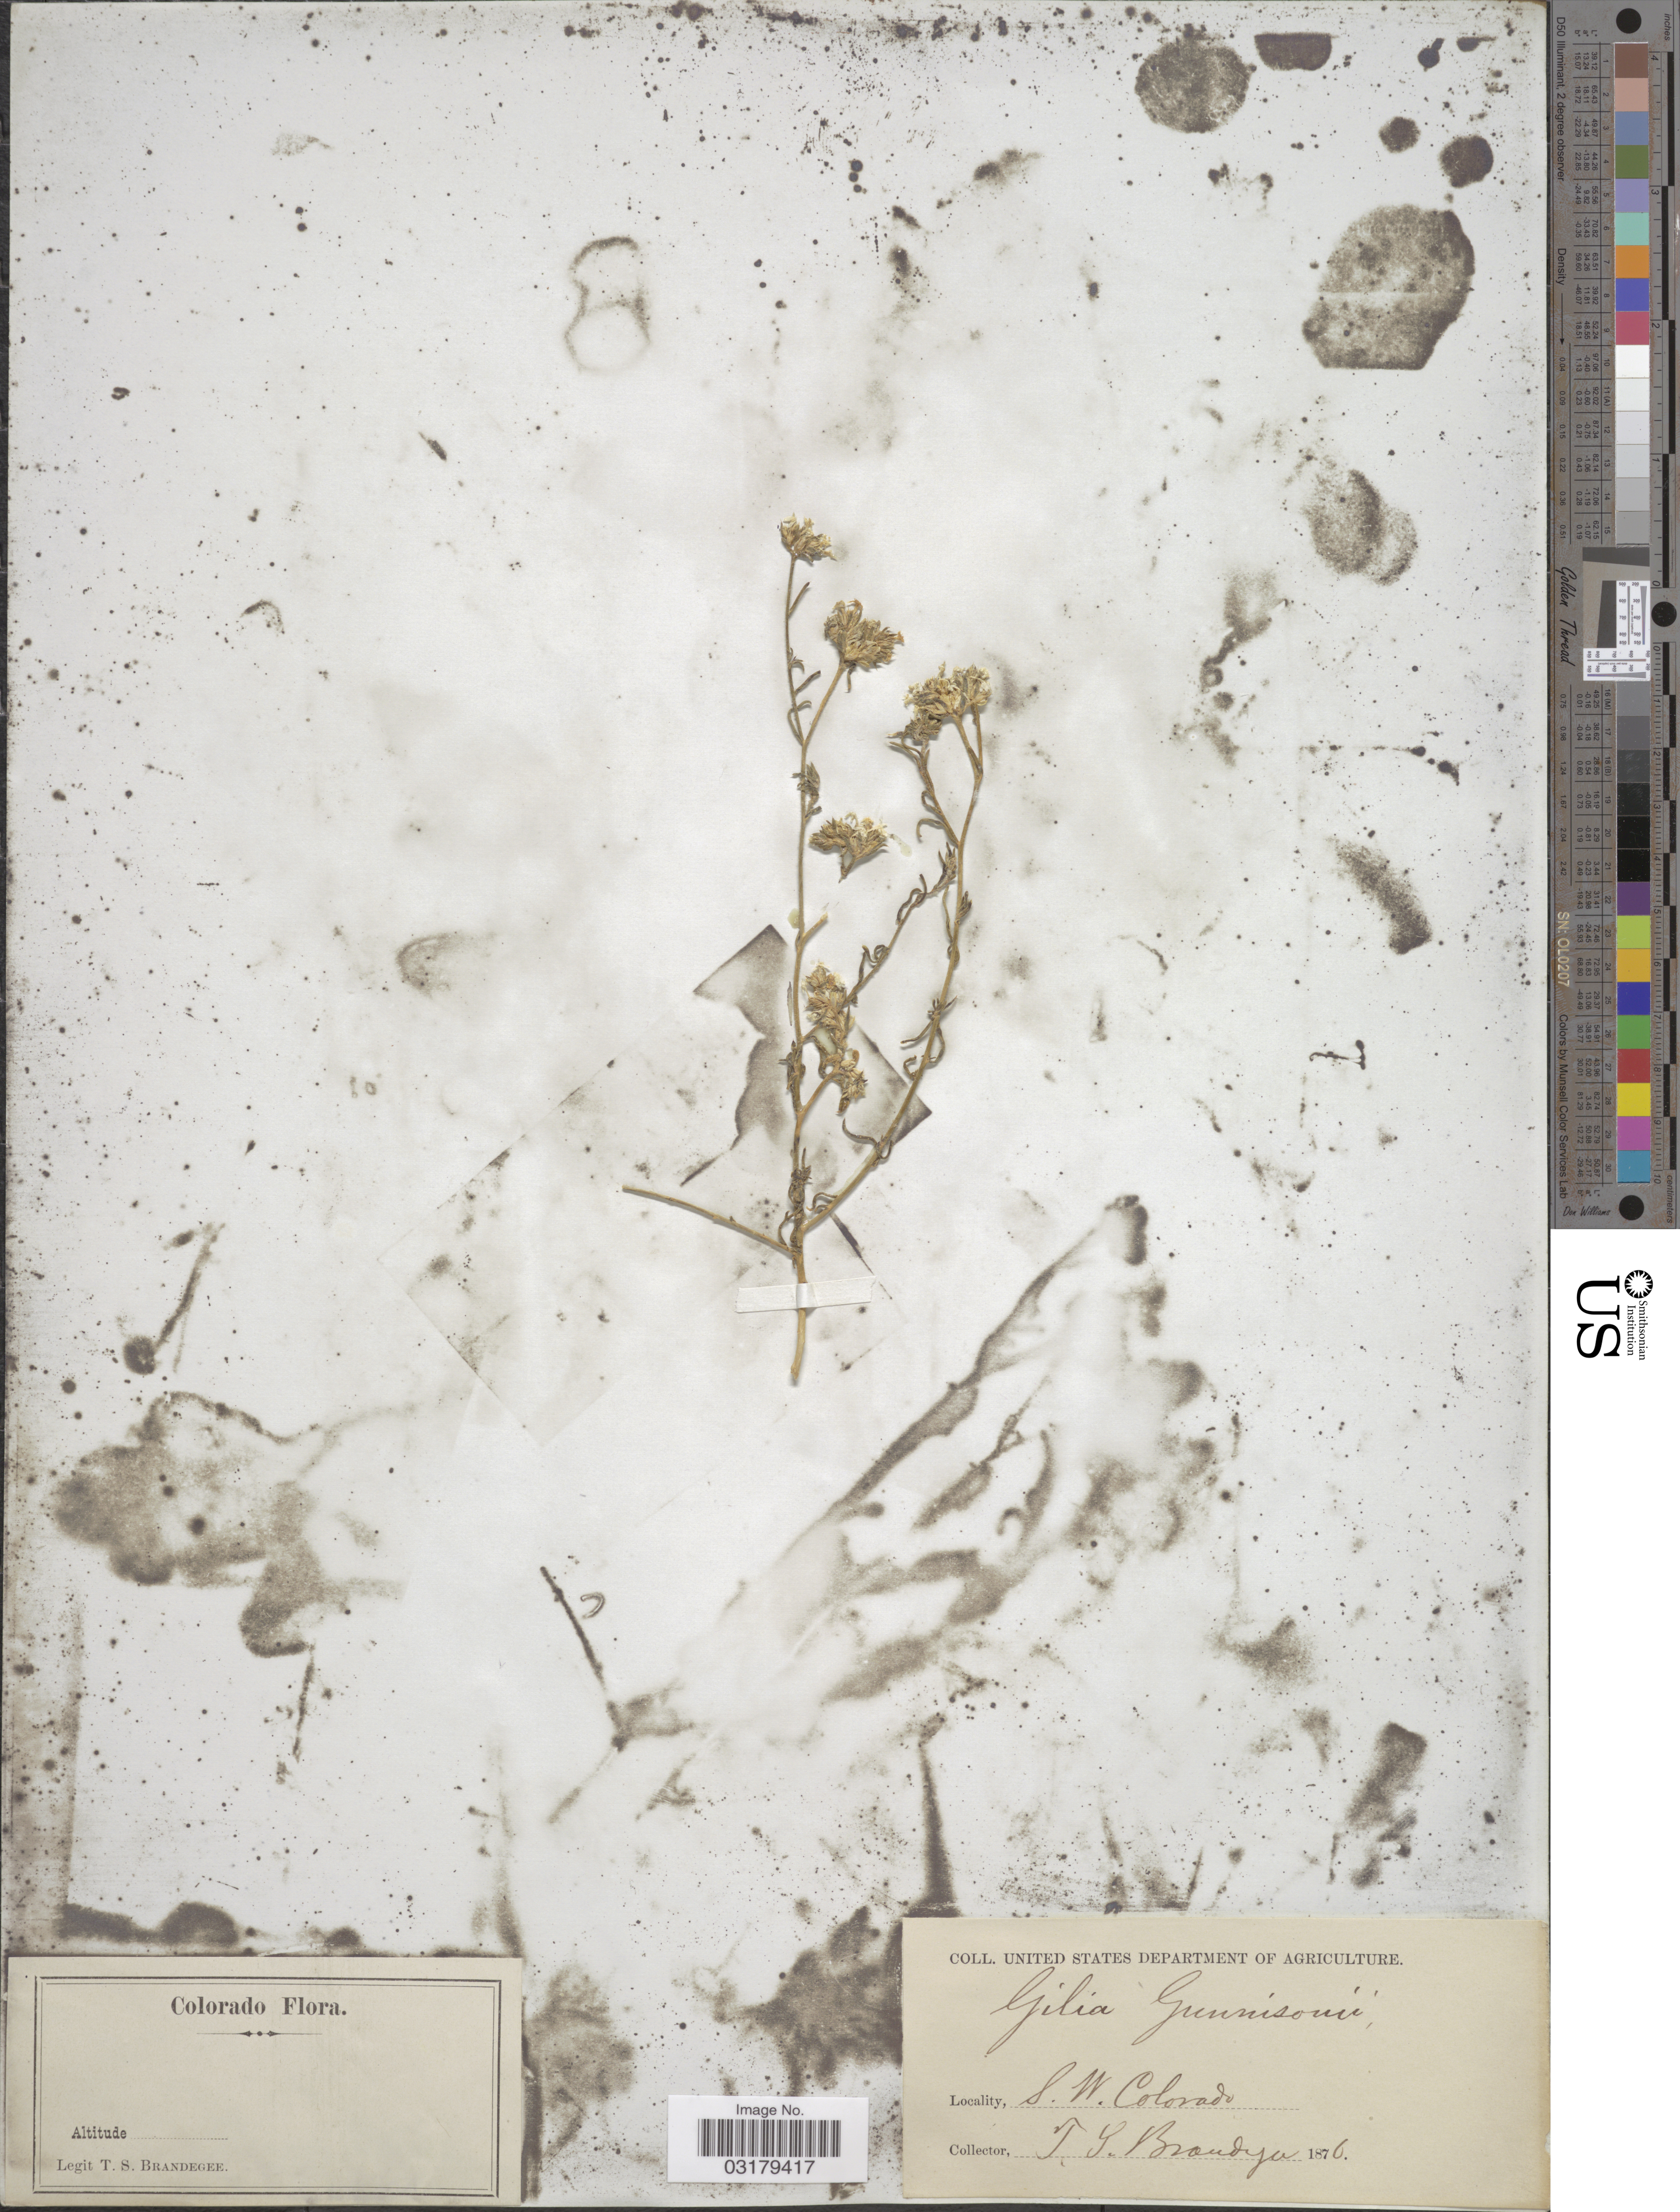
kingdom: Plantae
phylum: Tracheophyta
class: Magnoliopsida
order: Ericales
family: Polemoniaceae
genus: Ipomopsis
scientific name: Ipomopsis gunnisonii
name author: (Torr. & A. Gray) V.E. Grant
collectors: T. S. Brandegee (herbarium)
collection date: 1876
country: United States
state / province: Colorado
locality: S.W. Colorado